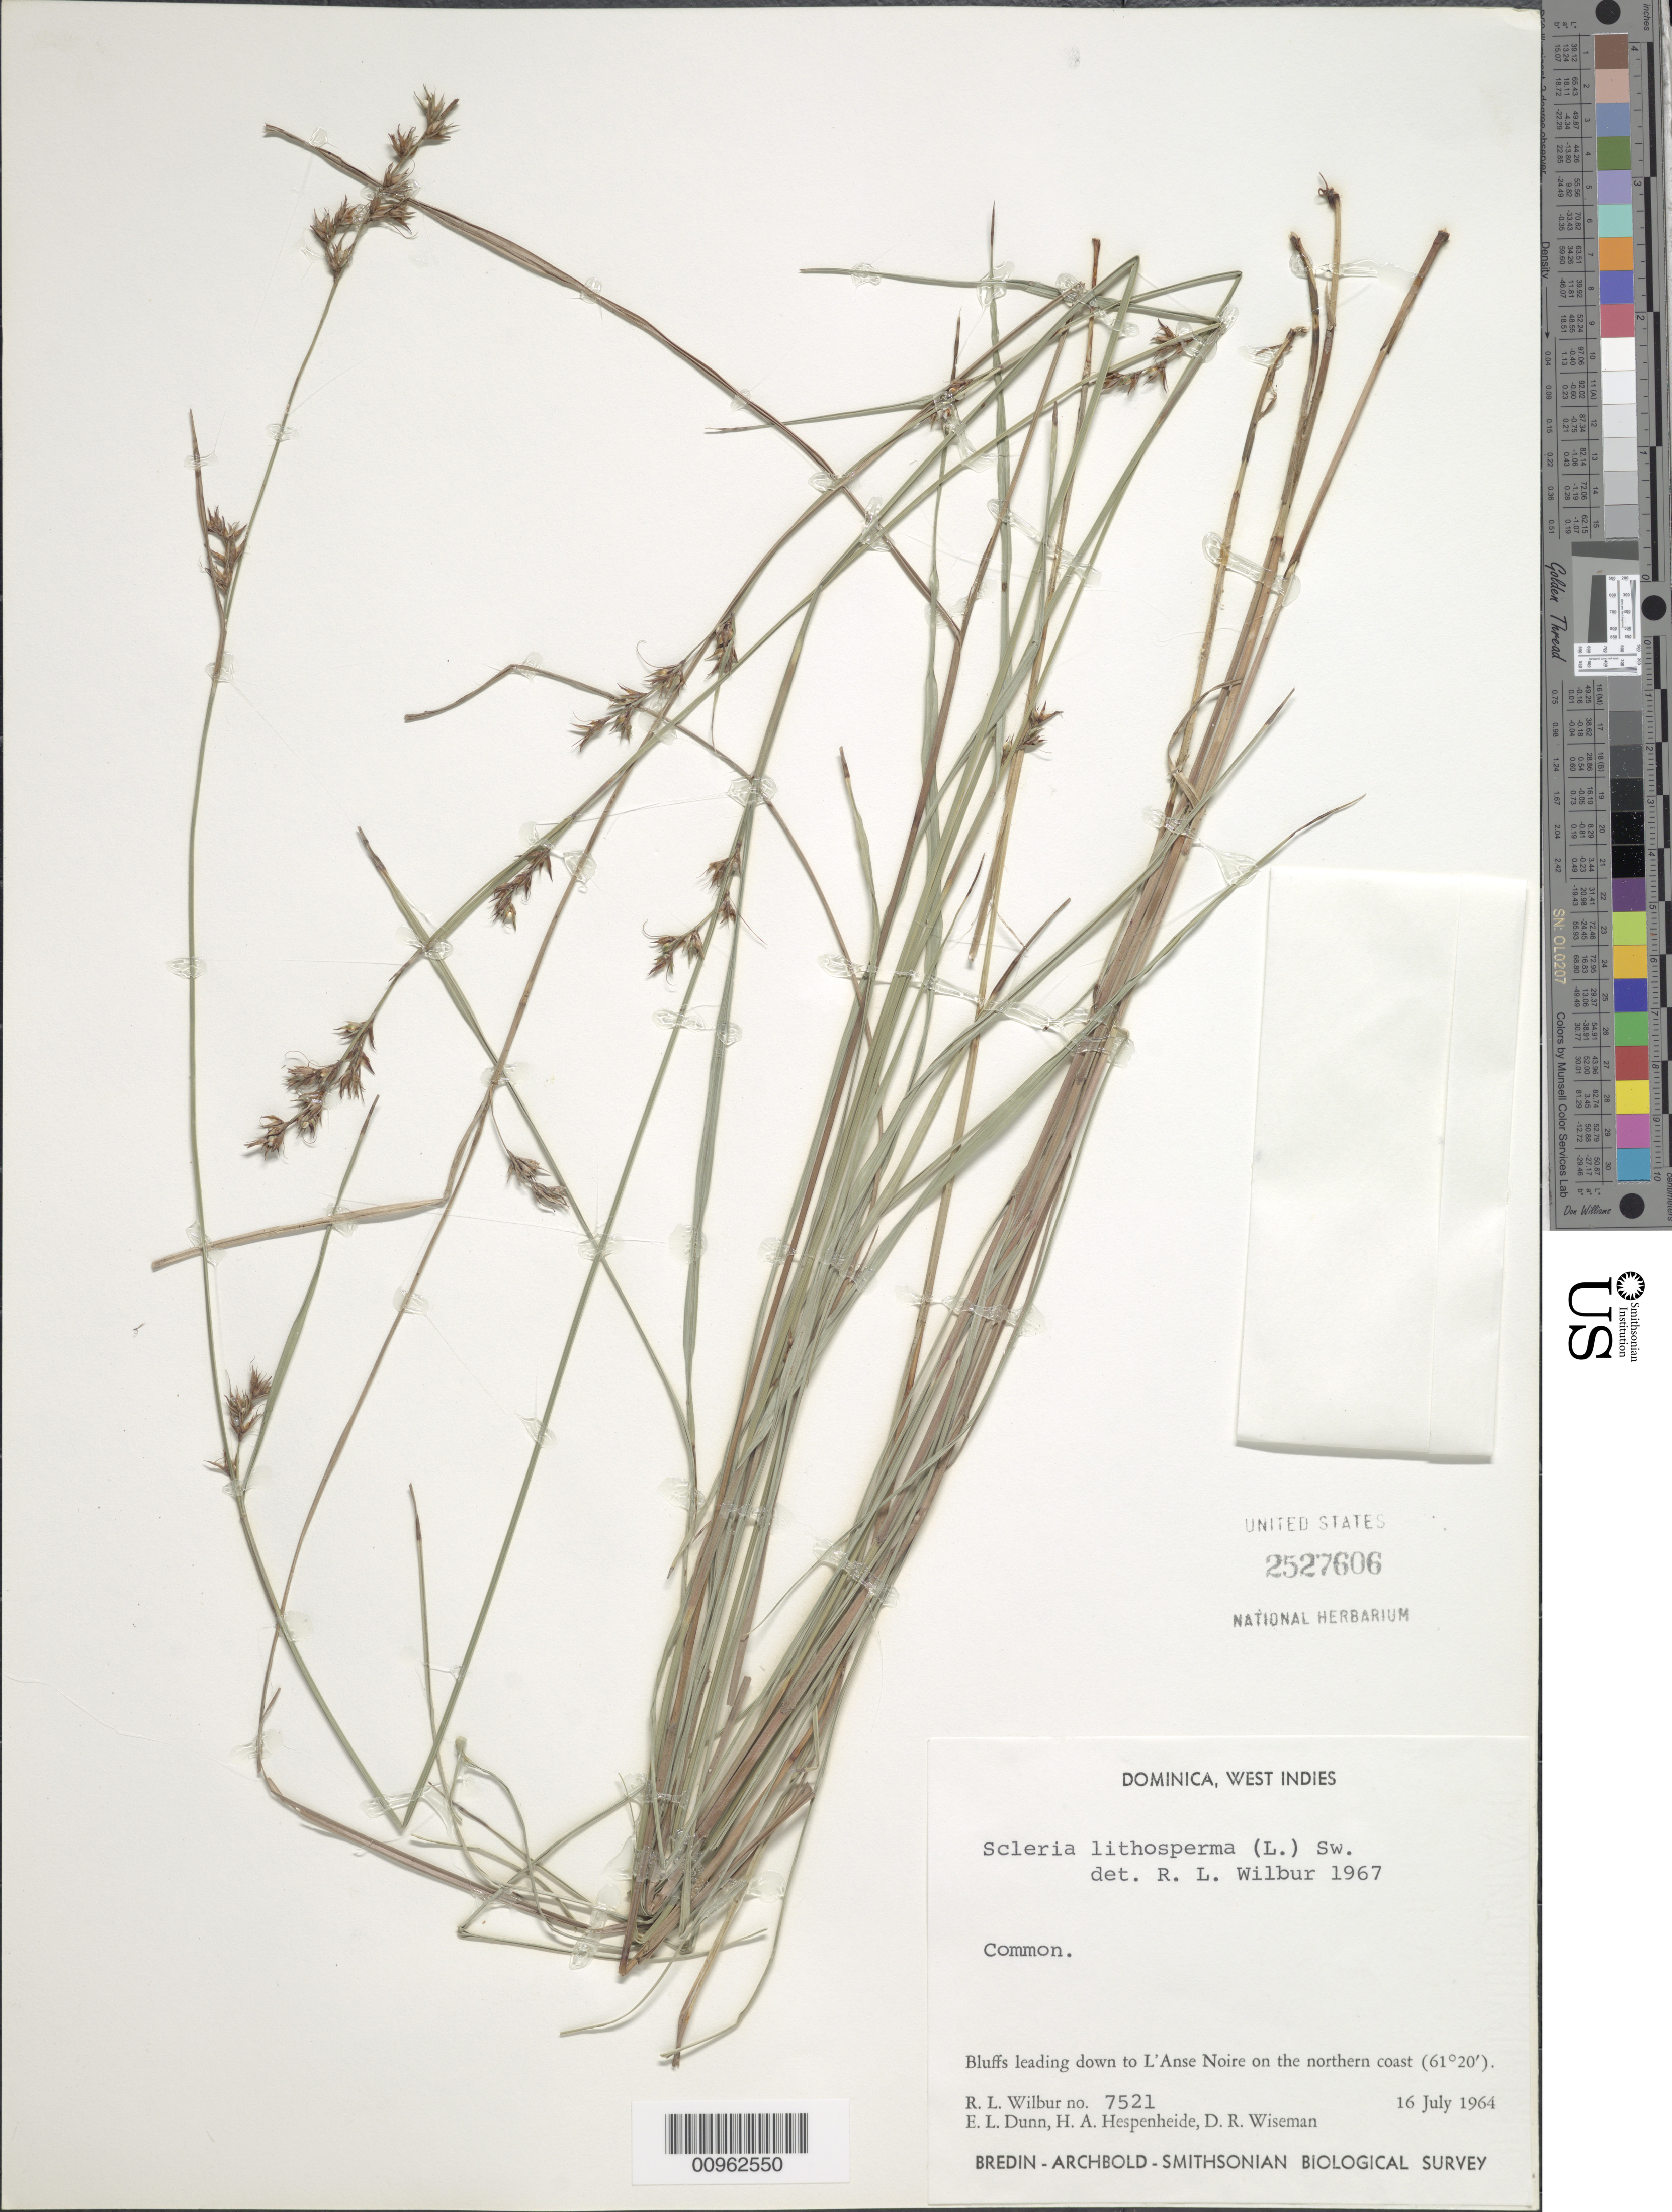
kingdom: Plantae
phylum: Tracheophyta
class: Liliopsida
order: Poales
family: Cyperaceae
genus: Scleria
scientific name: Scleria lithosperma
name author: (L.) Sw.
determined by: Wilbur, R. L.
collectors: R. L. Wilbur, E. Dunn, H. A. Hespenheide & D. R. Wiseman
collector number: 7521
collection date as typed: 16 Jul 1964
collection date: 1964-07-16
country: Dominica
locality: Bluffs leading down to L'Anse Noire on the northern coast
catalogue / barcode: US 2527606